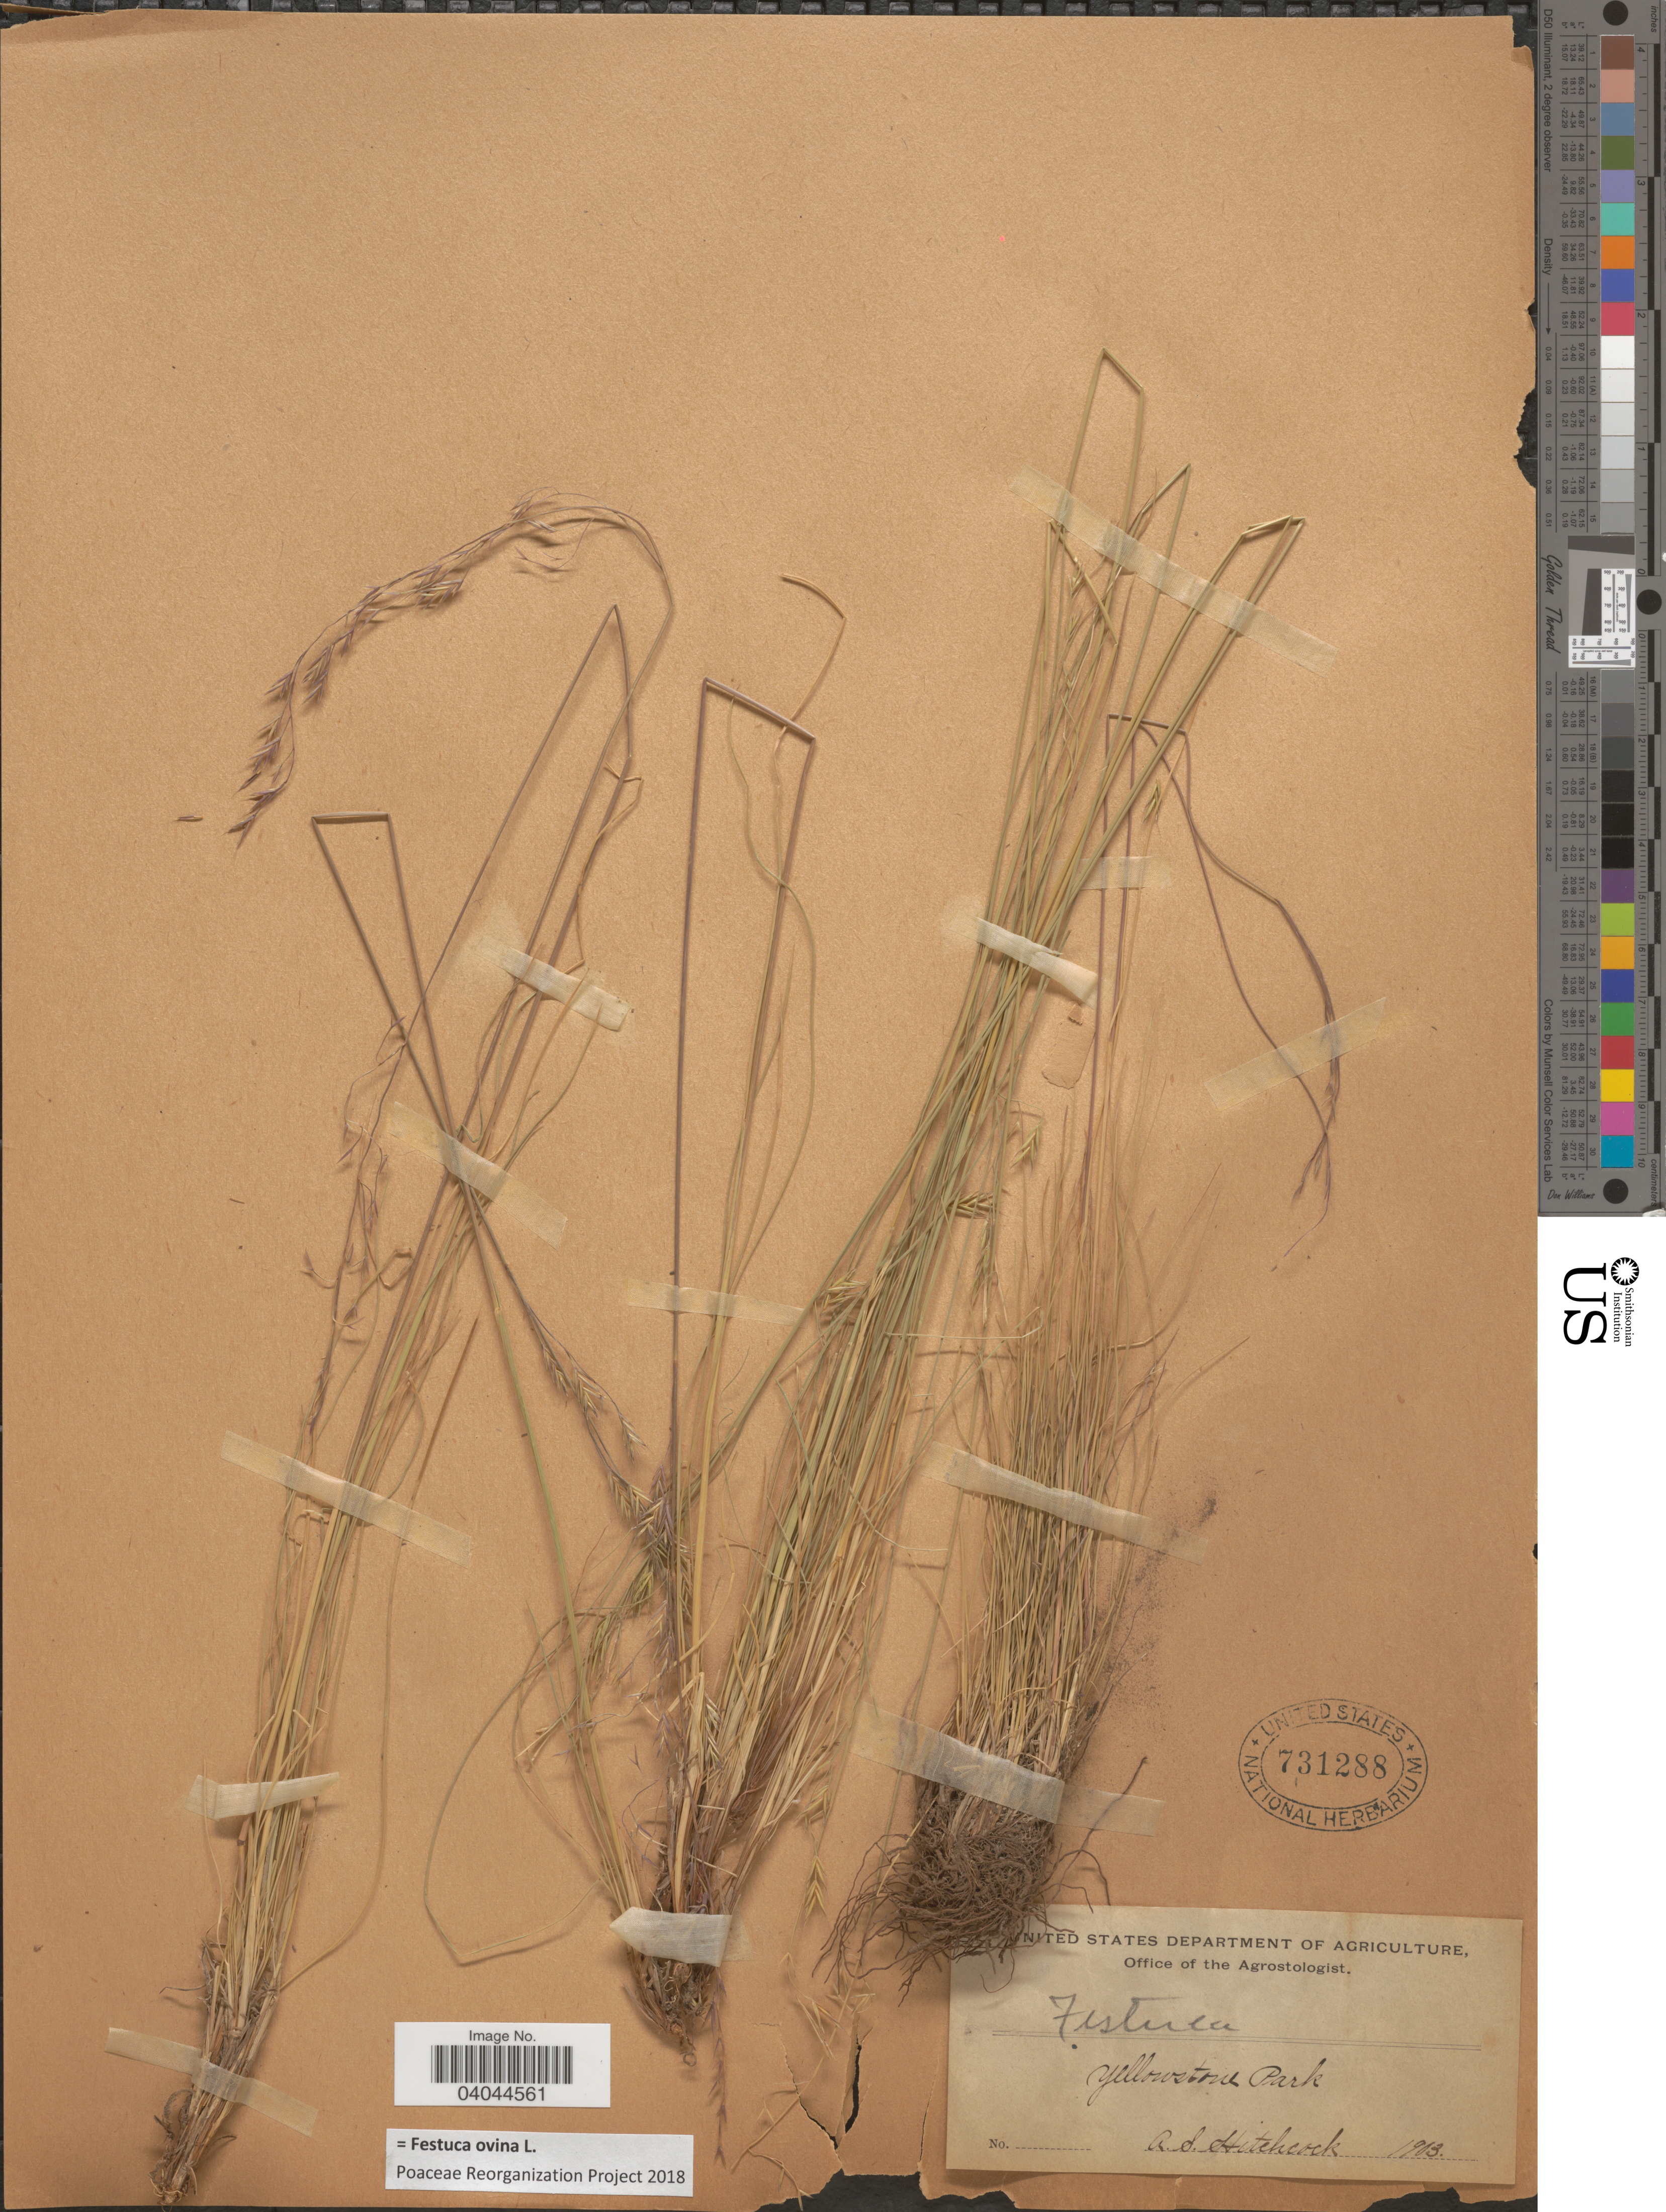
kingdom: Plantae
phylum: Tracheophyta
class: Liliopsida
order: Poales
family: Poaceae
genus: Festuca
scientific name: Festuca ovina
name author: L.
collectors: A. S. Hitchcock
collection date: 1903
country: United States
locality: Yellowstone Park.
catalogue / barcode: US 731288